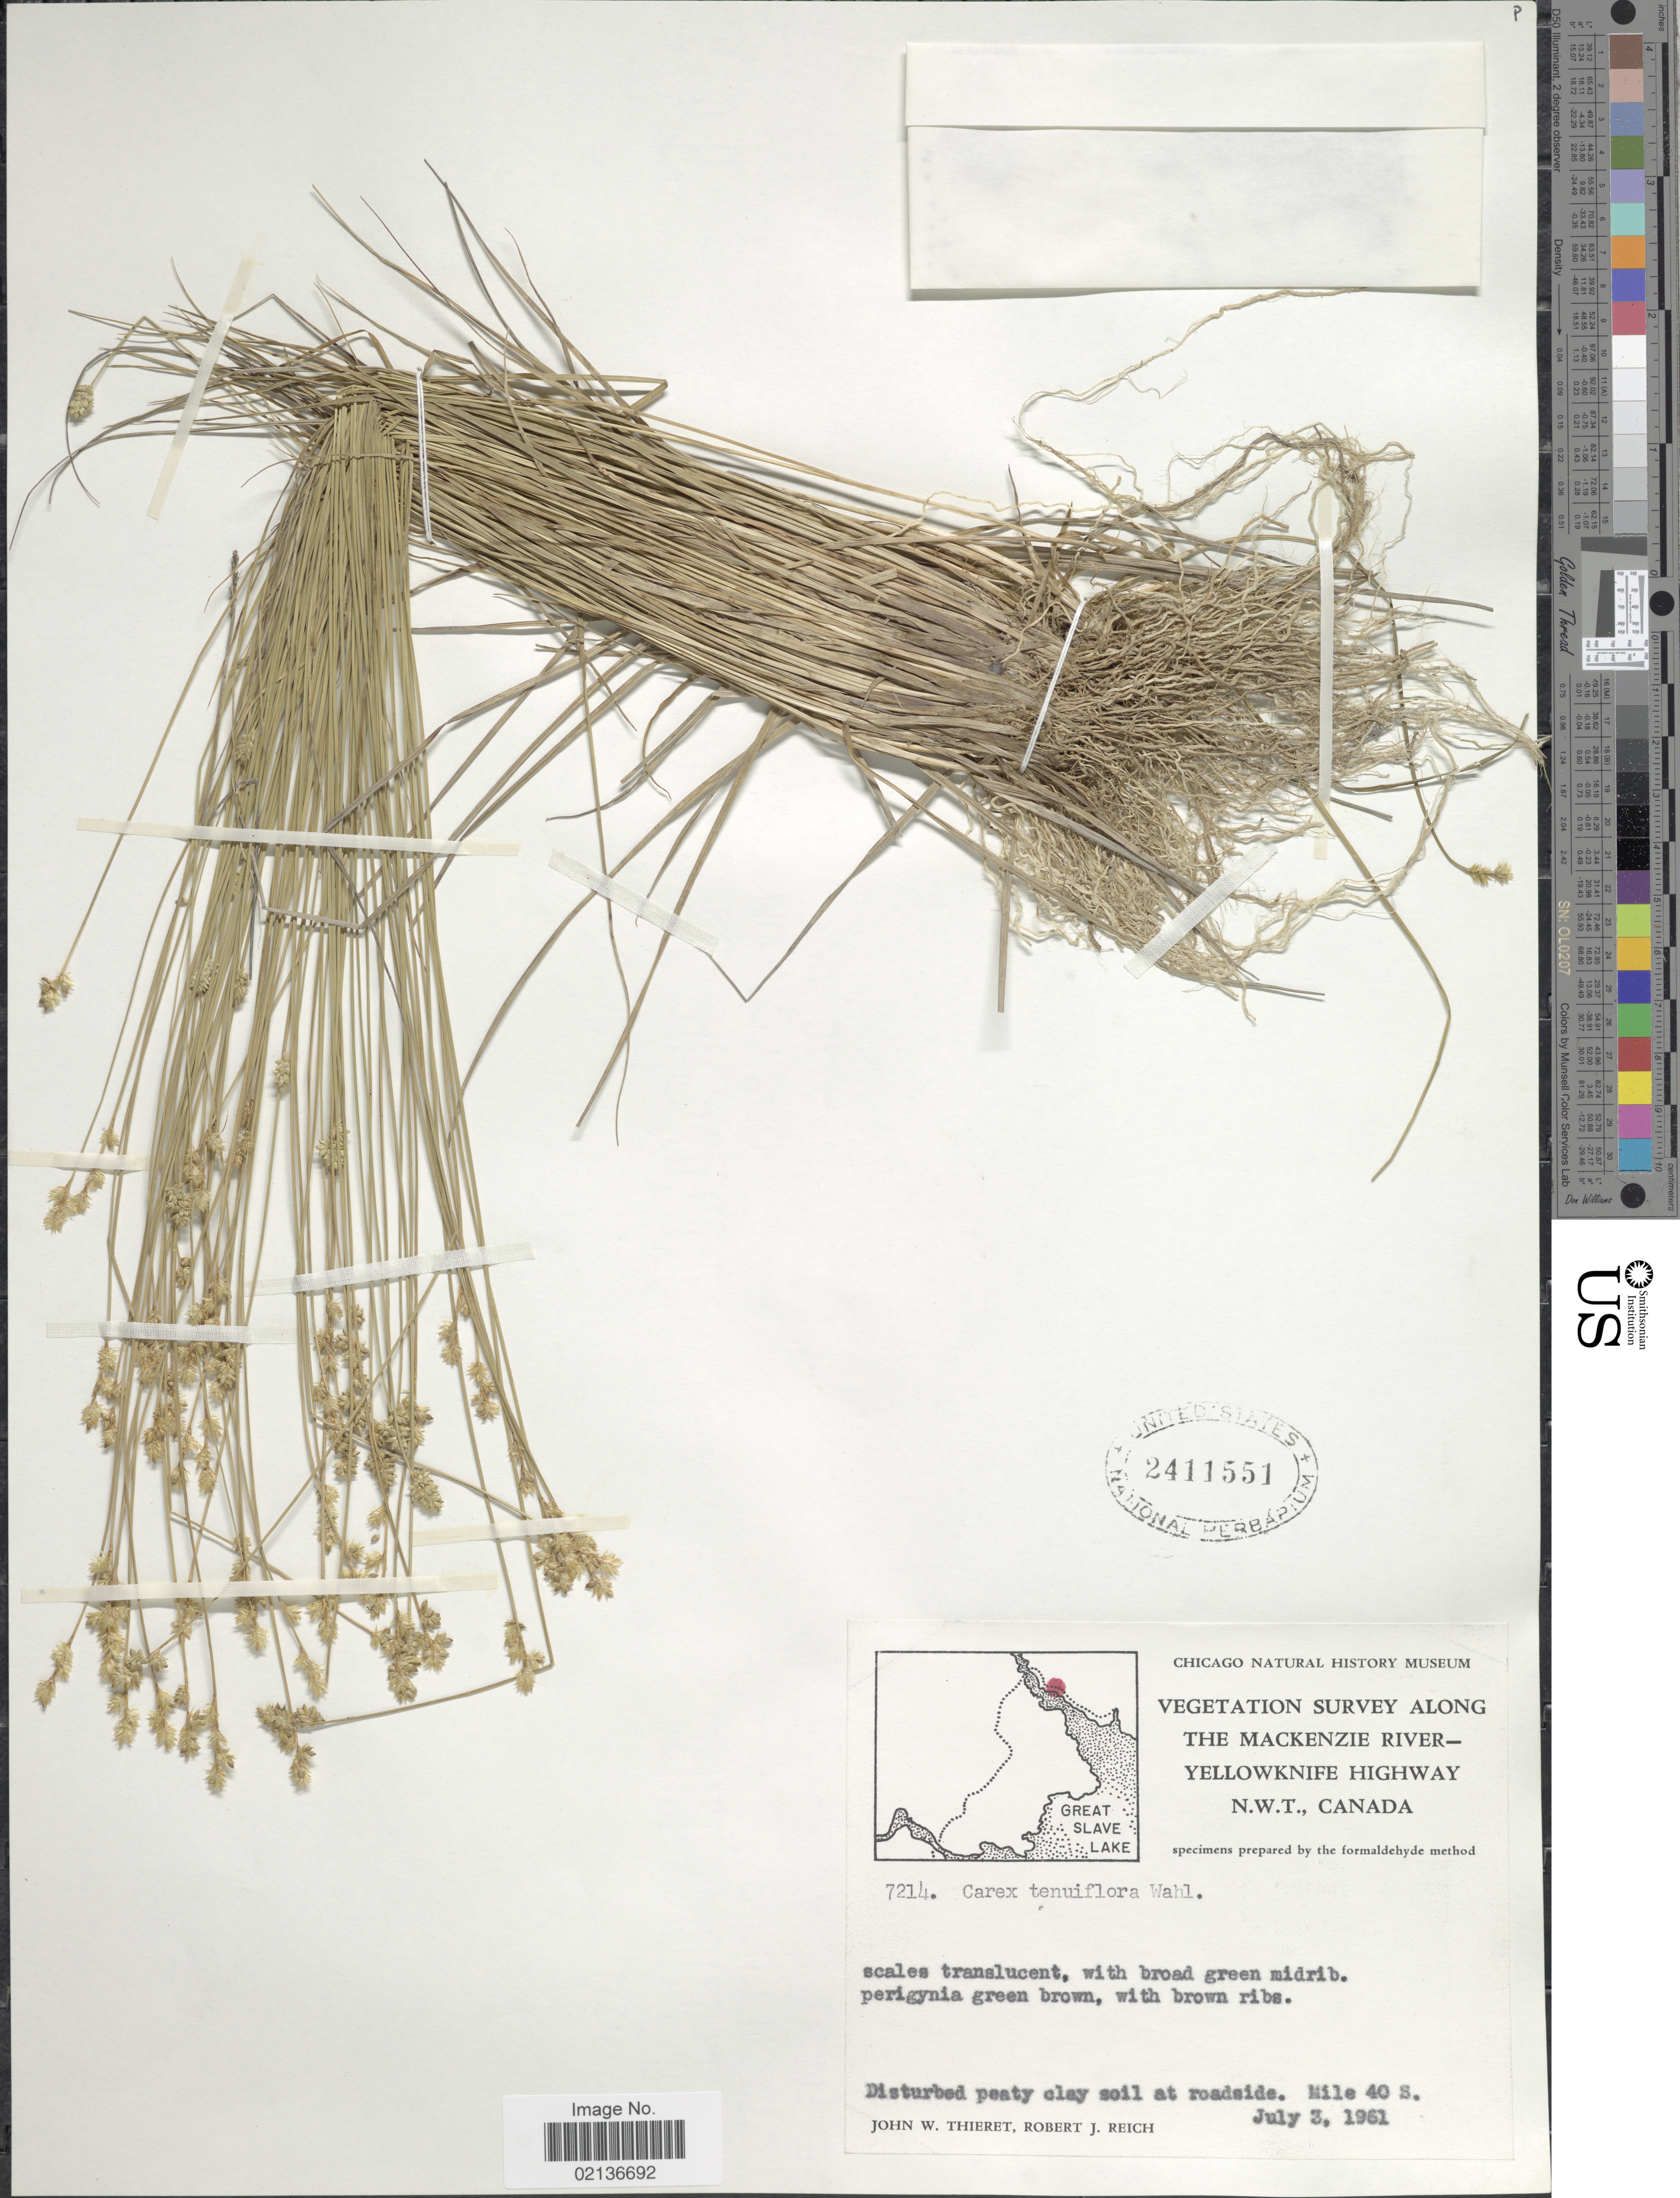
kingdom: Plantae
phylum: Tracheophyta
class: Liliopsida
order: Poales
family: Cyperaceae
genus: Carex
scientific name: Carex tenuiflora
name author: Wahlenb.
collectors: J. W. Thieret & R. Reich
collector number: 7214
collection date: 1961-07-03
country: Canada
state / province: Northwest Territories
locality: Along the Mackenzie River-Yellowknife Highway, Mile 40 S.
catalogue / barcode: US 2411551